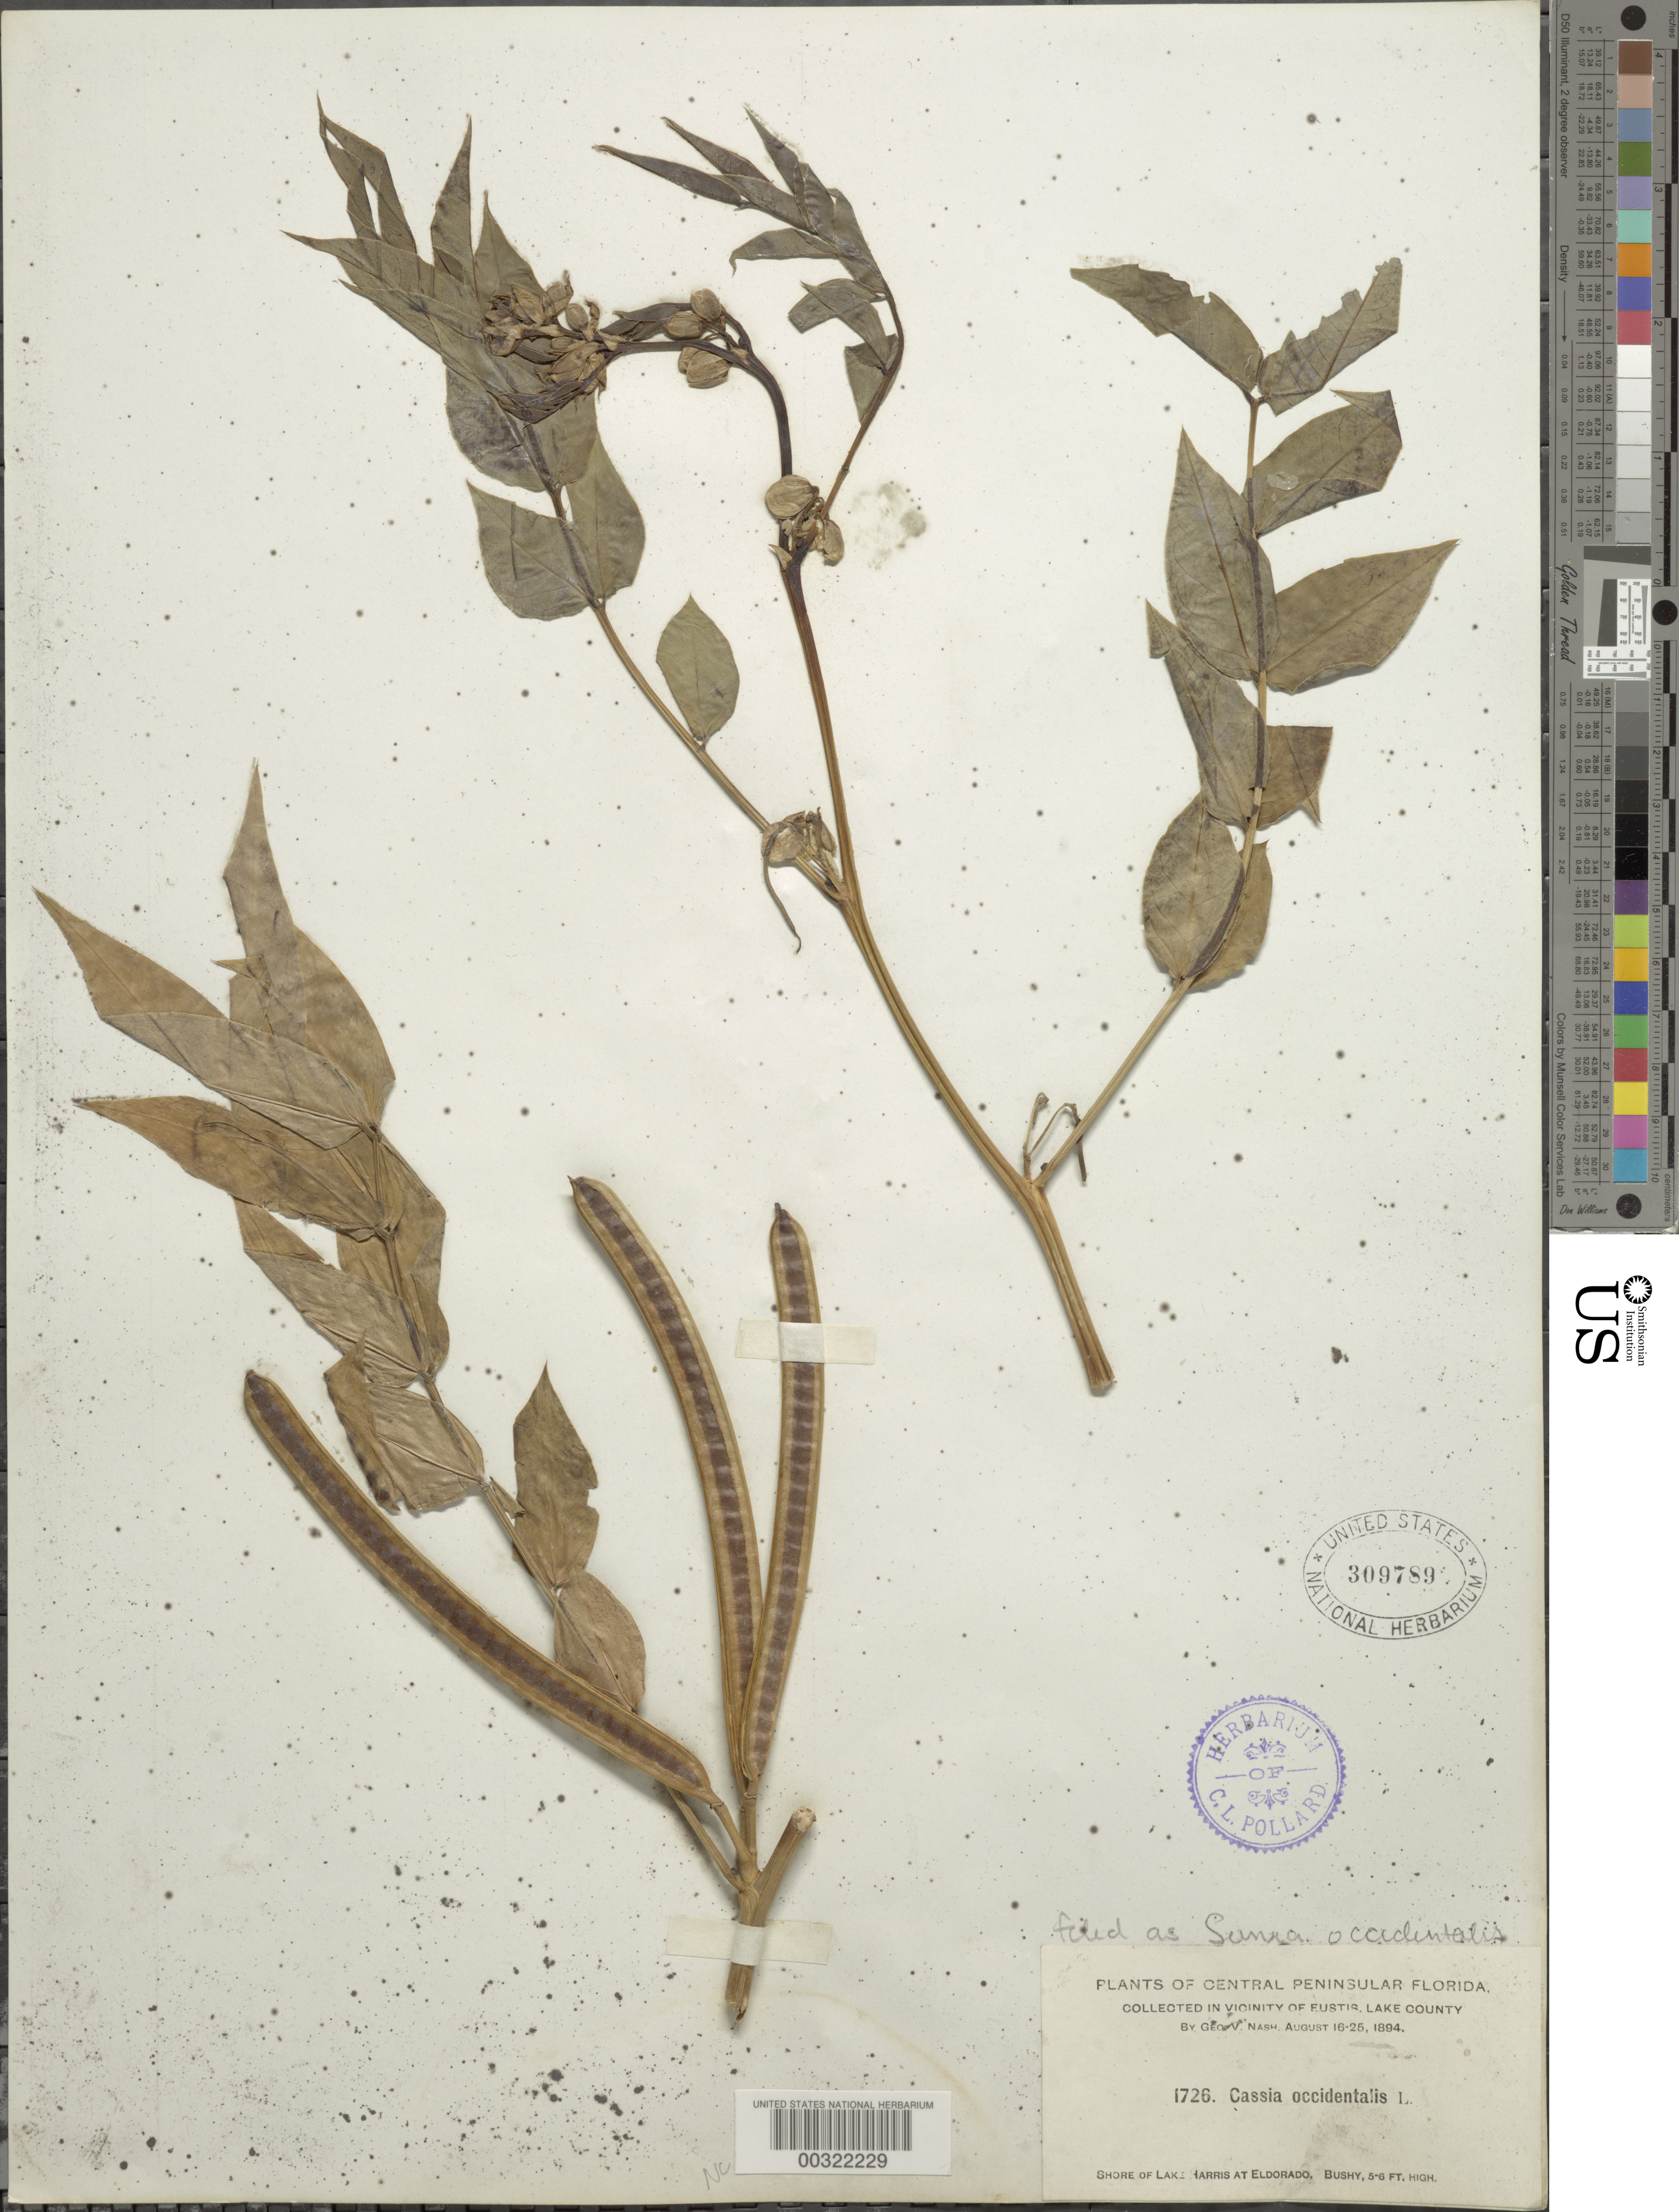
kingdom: Plantae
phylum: Tracheophyta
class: Magnoliopsida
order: Fabales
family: Fabaceae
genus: Senna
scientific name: Senna occidentalis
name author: (L.) Link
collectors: G. V. Nash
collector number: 1726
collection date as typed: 15 Aug 1894 to 25 Aug 1894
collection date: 1894-08-15/1894-08-25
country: United States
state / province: Florida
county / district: Lake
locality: Lake harris at eldorado; vicinity of eustis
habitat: Shore of lake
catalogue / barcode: US 309789